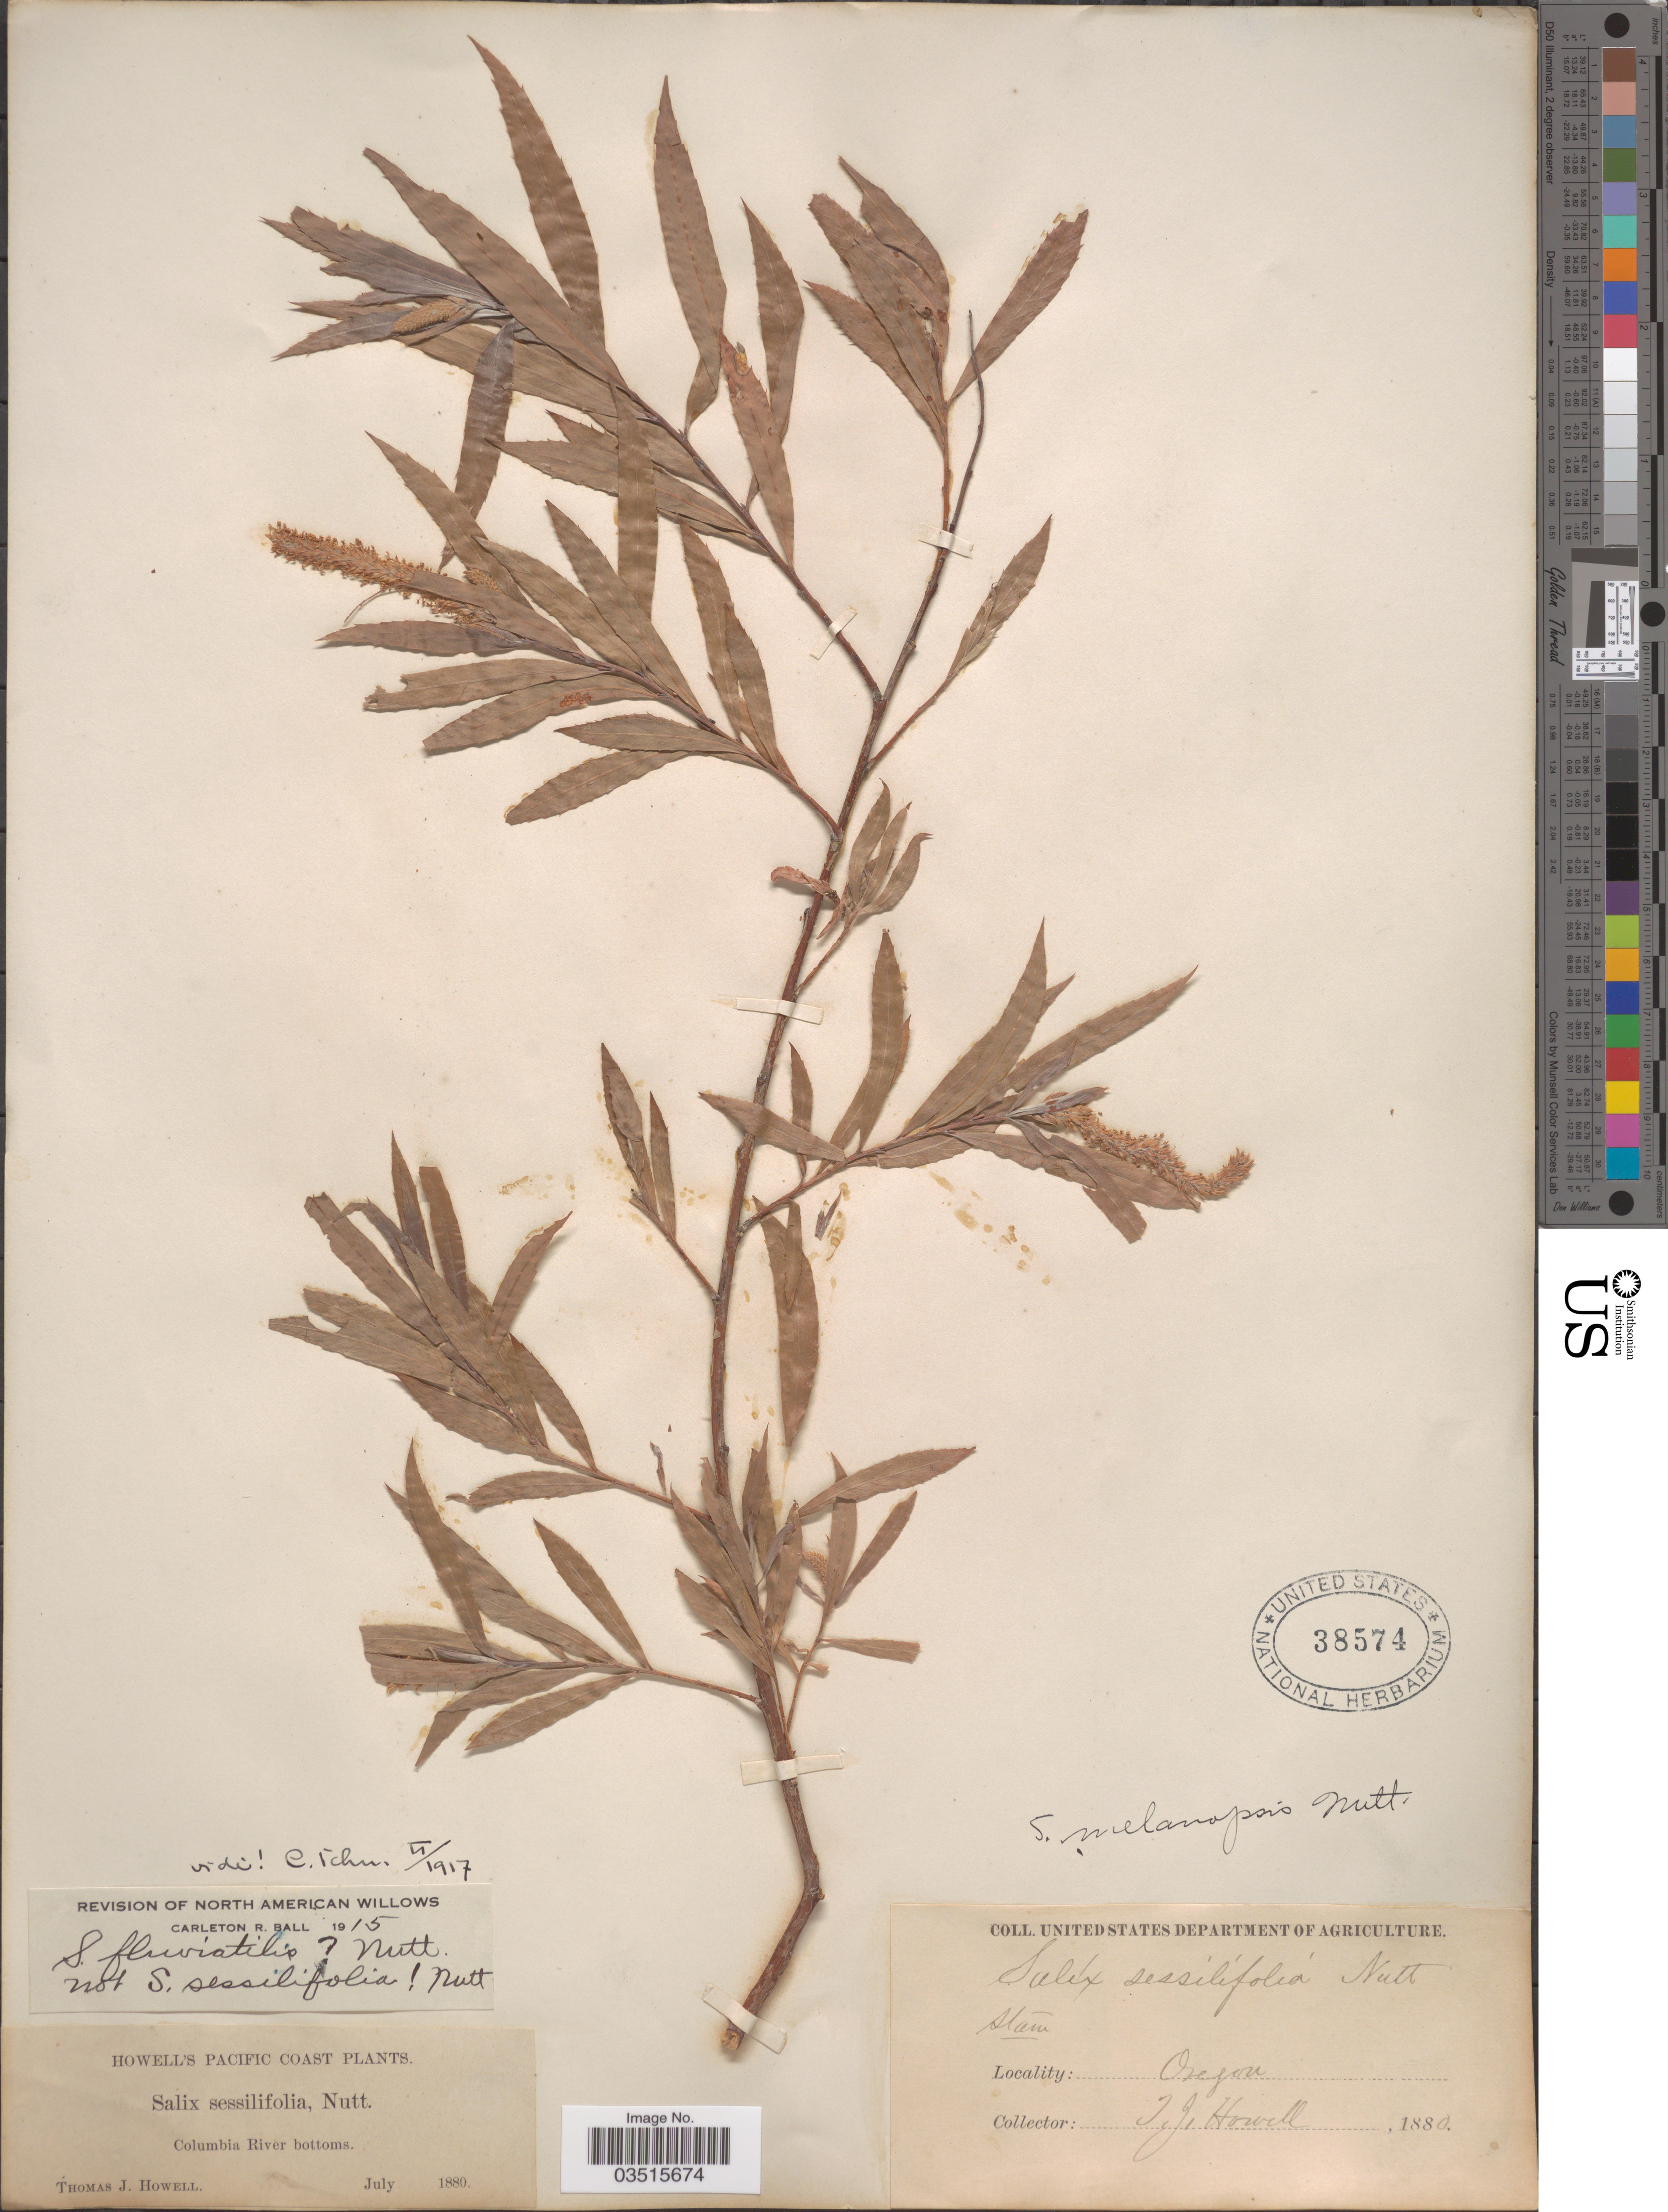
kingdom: Plantae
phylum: Tracheophyta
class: Magnoliopsida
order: Malpighiales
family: Salicaceae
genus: Salix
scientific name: Salix melanopsis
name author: Nutt.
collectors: T. J. Howell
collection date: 1880-07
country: United States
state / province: Oregon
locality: Pacific Coast. Columbia River bottoms.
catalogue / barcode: US 38574